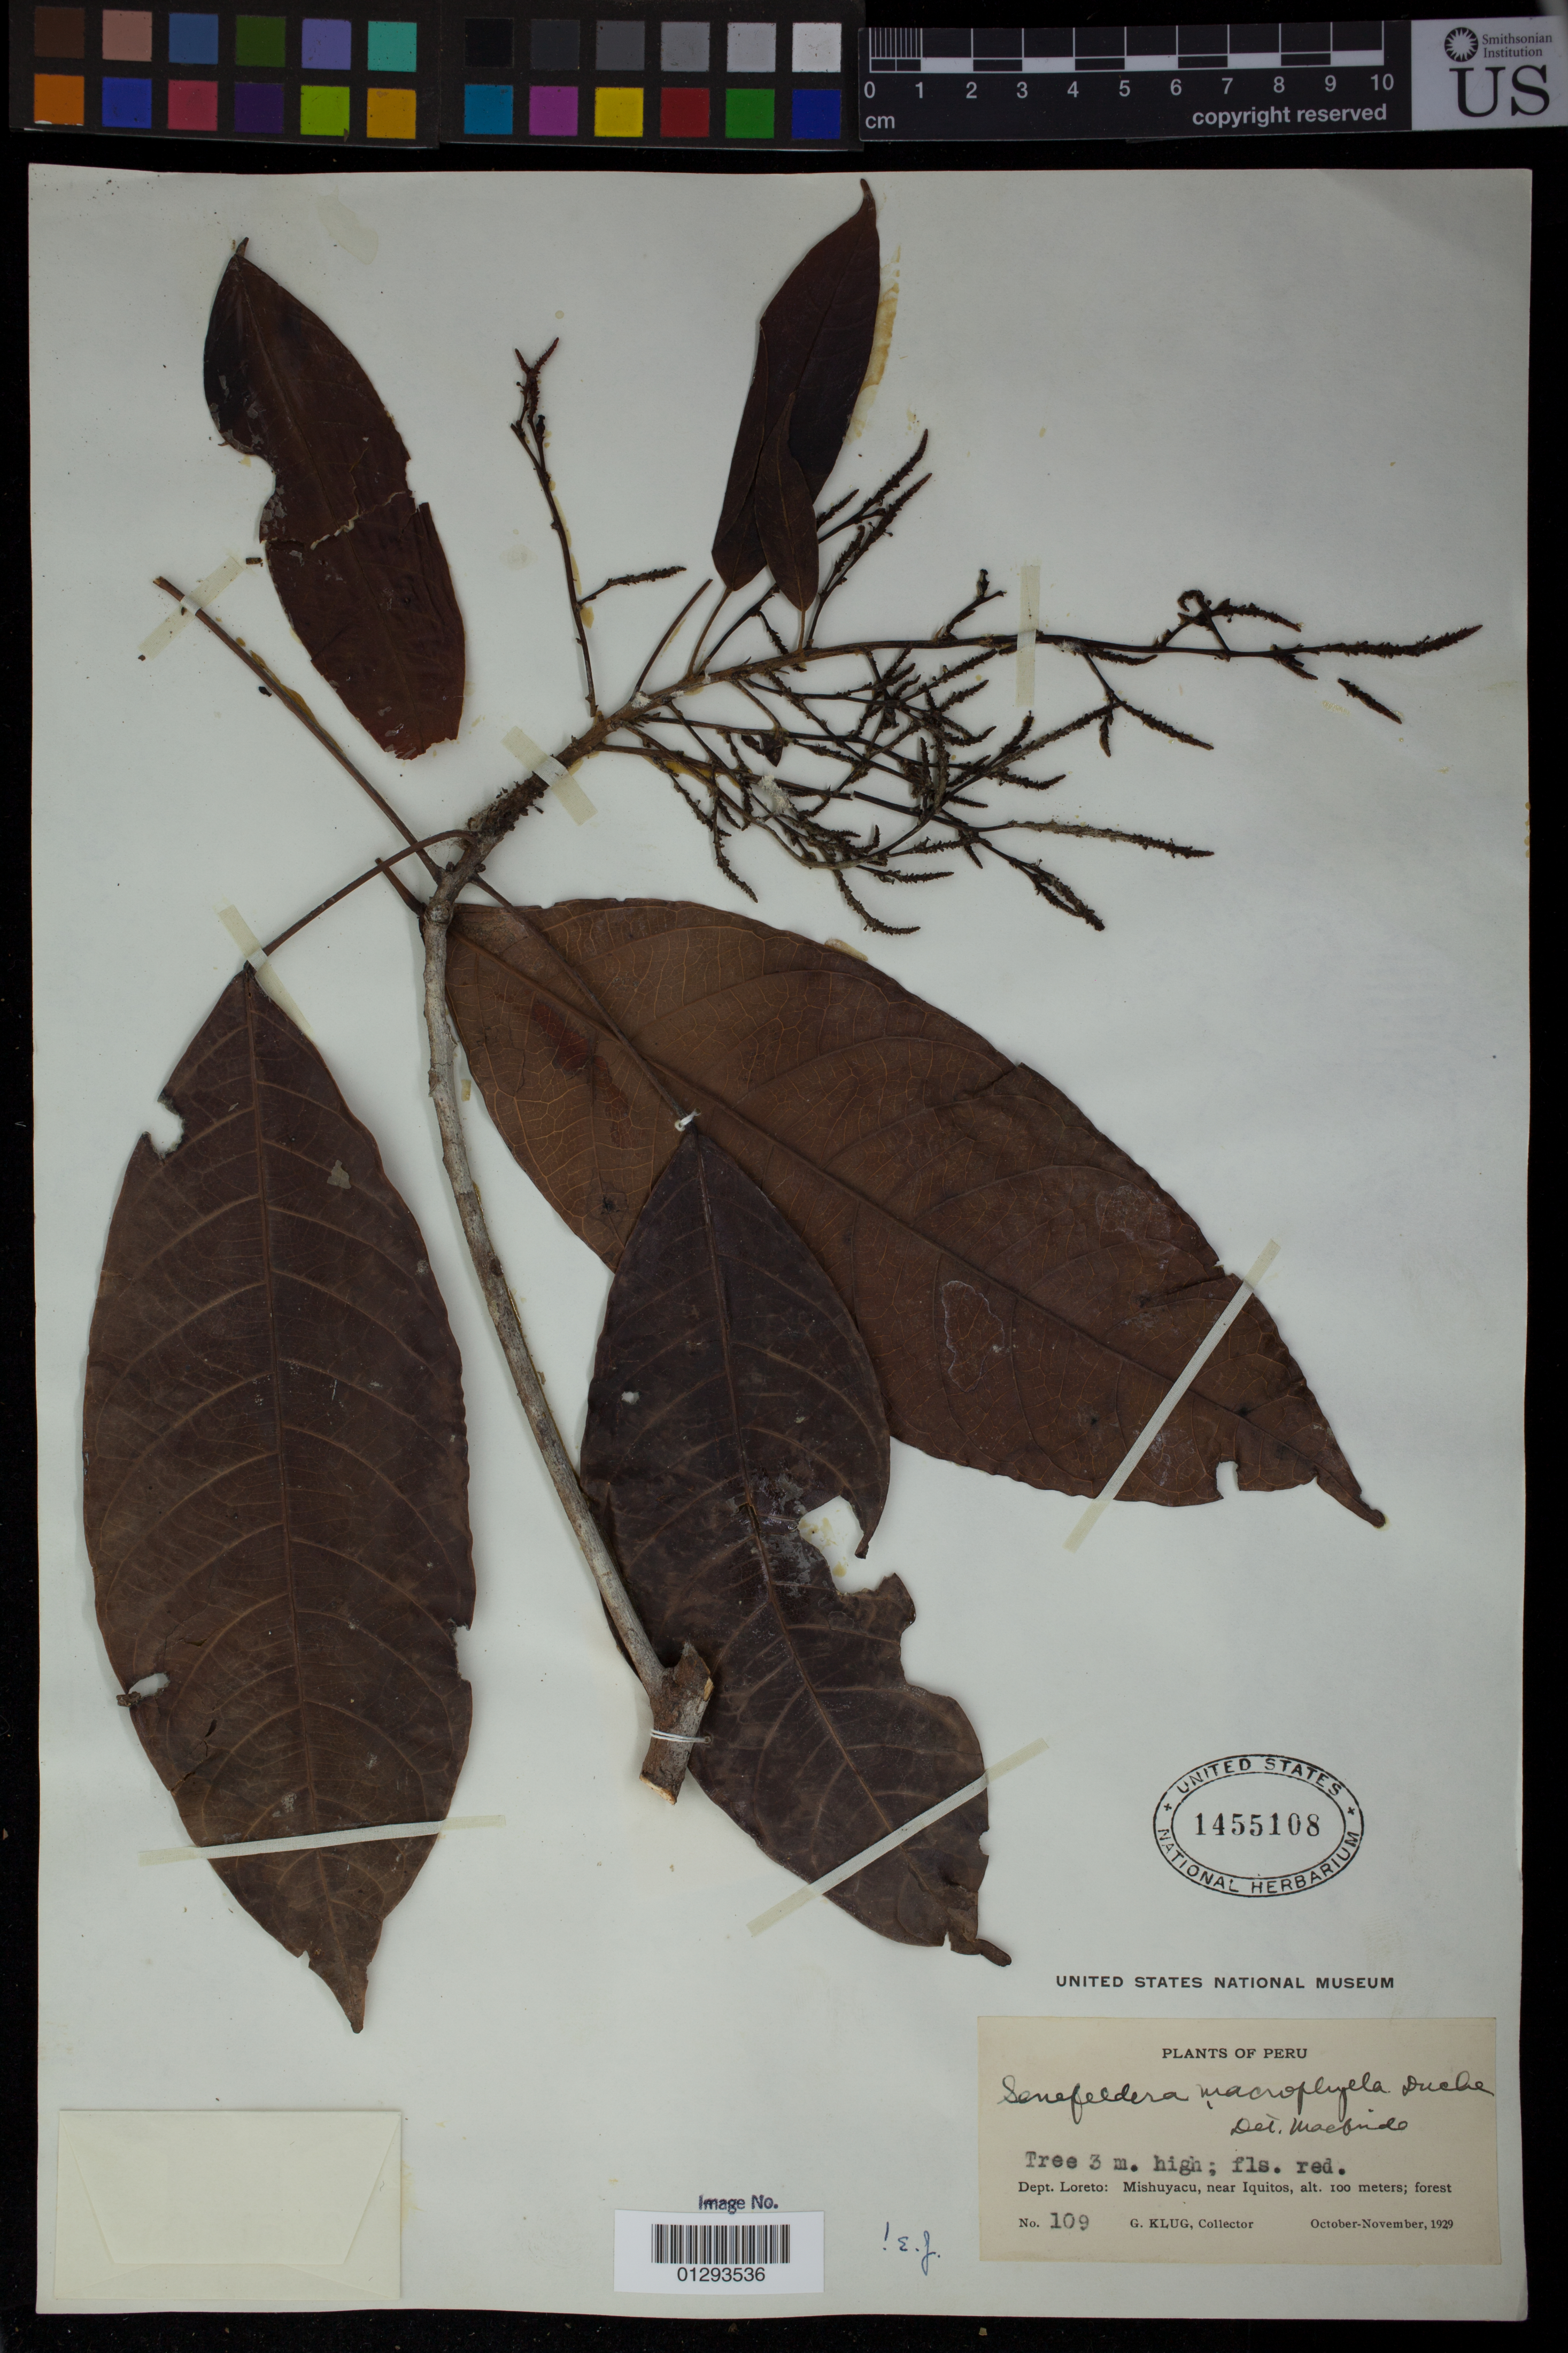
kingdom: Plantae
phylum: Tracheophyta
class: Magnoliopsida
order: Malpighiales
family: Euphorbiaceae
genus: Senefeldera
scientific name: Senefeldera macrophylla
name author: Ducke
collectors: G. Klug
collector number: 109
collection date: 1929-10/1929-11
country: Peru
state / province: Loreto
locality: Mishuyacu, near Iquitos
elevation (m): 100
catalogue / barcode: US 1455108